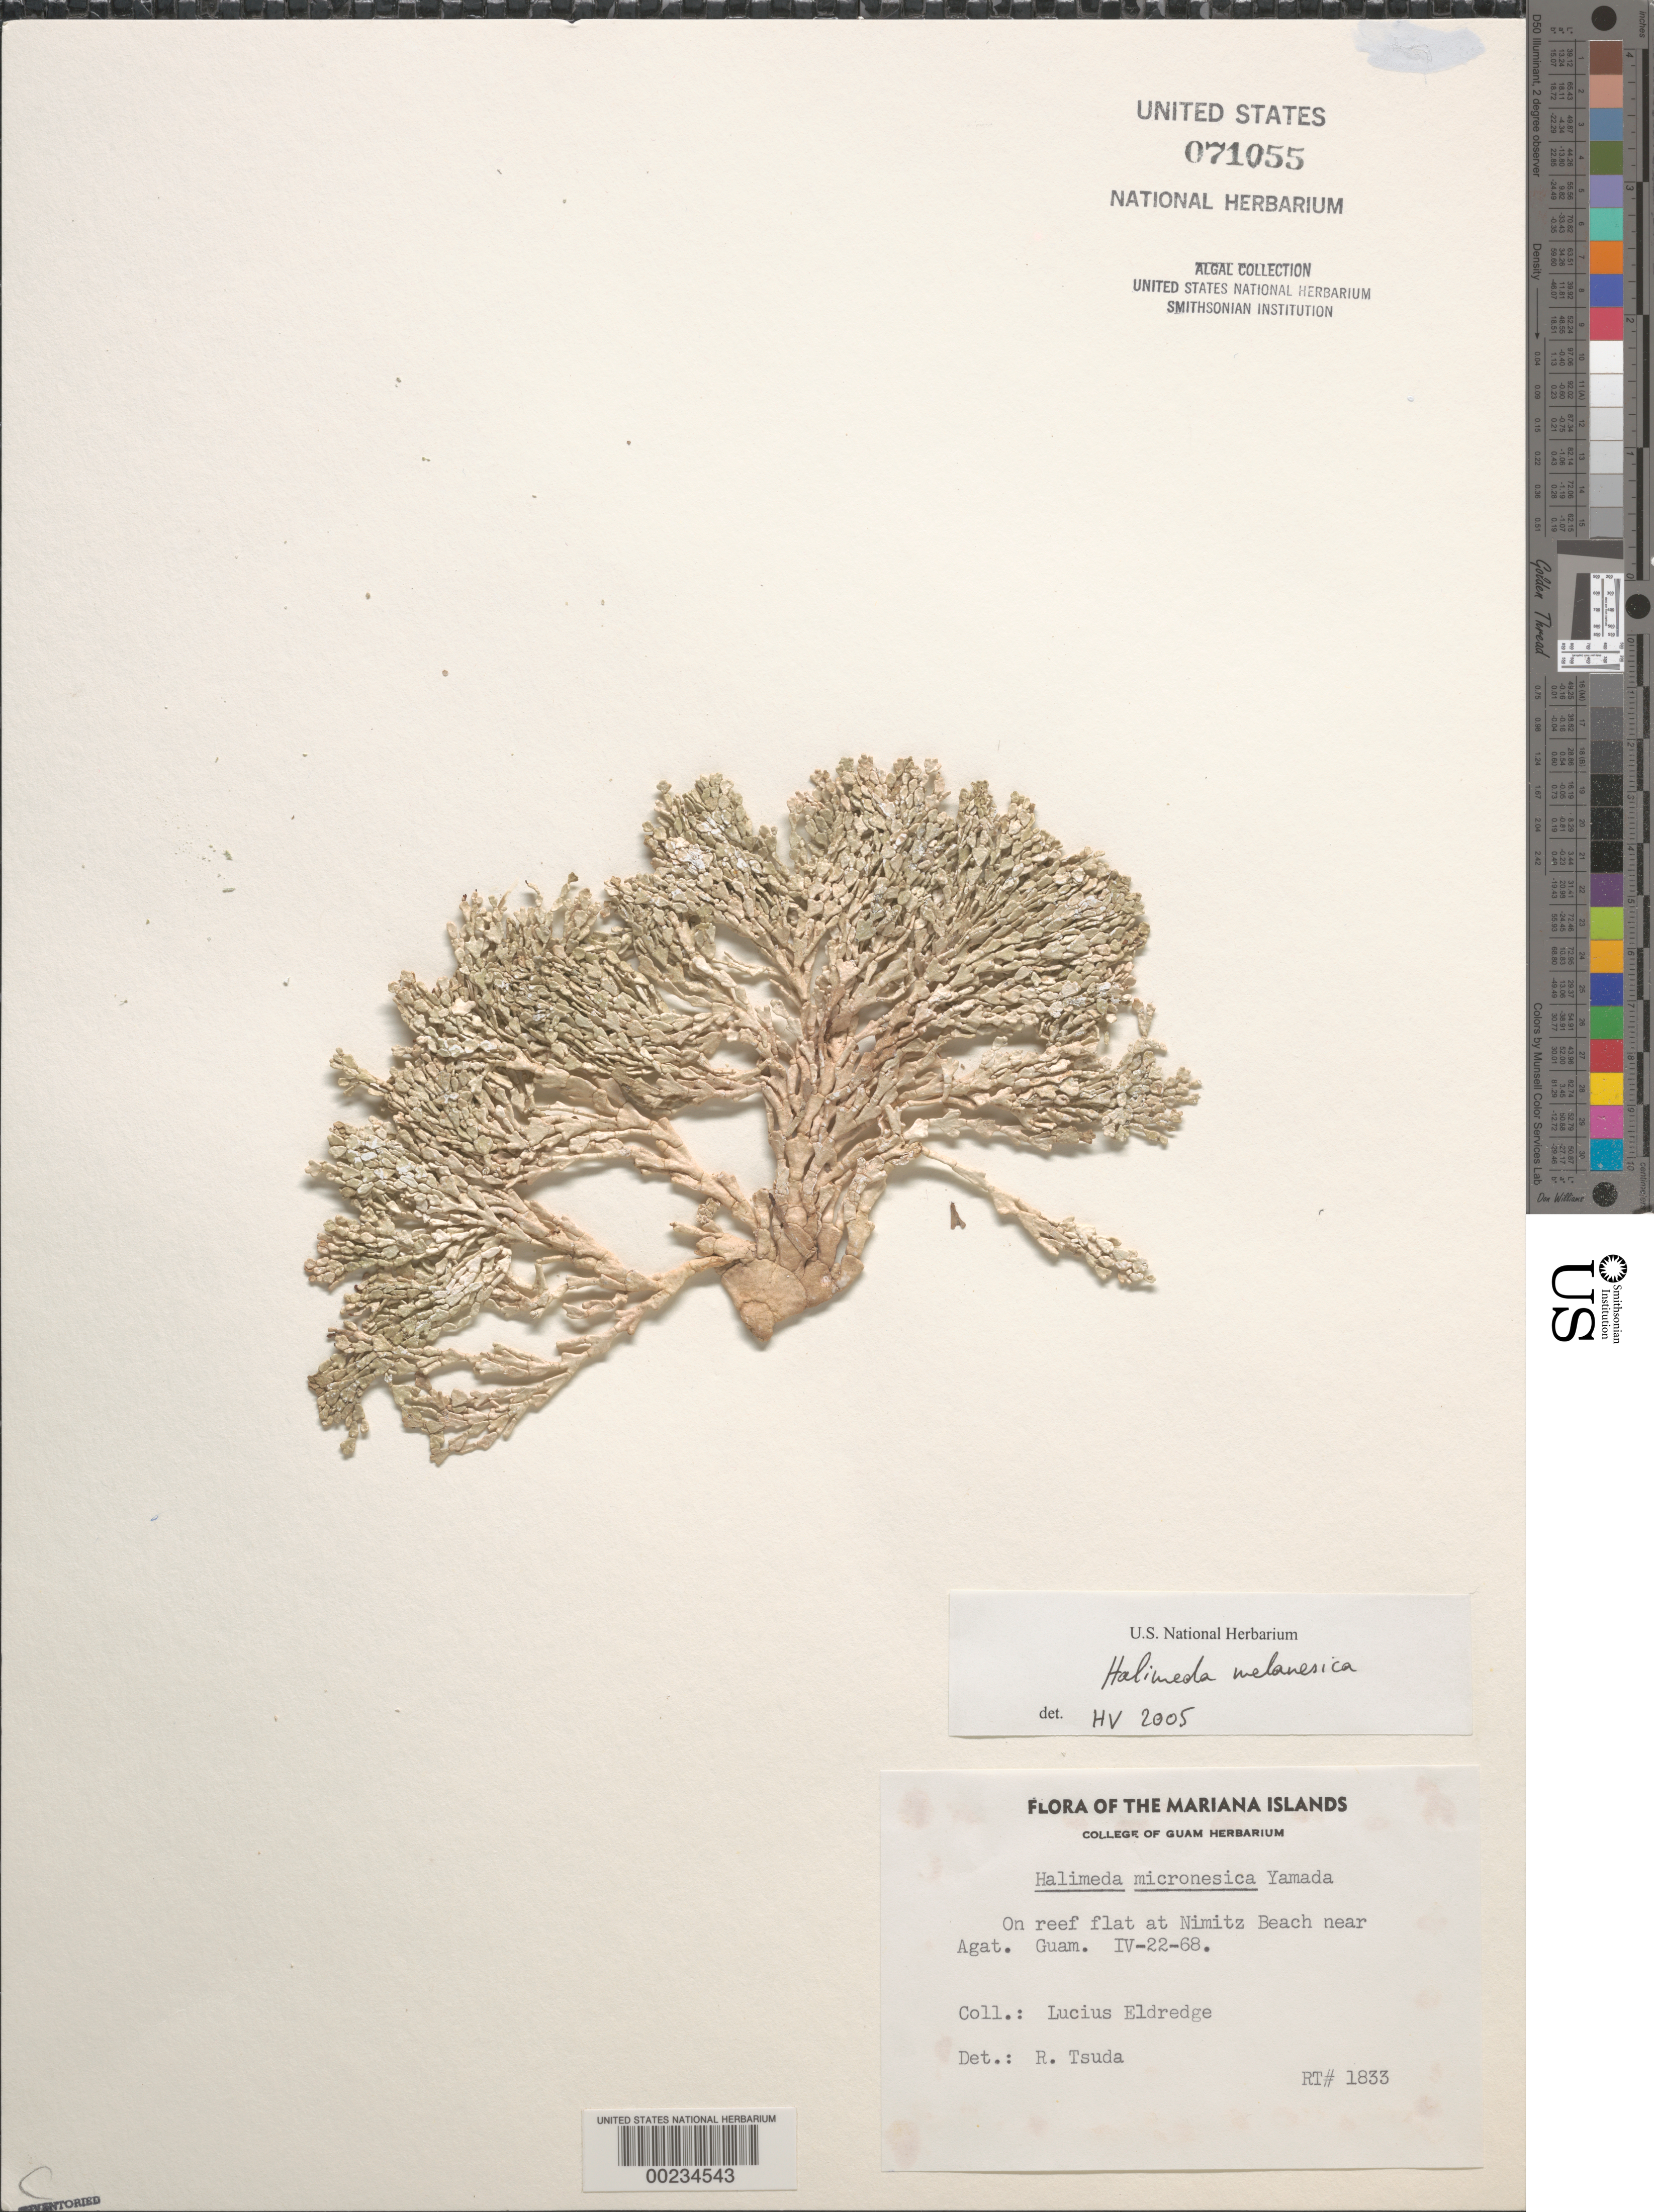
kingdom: Plantae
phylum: Chlorophyta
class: Ulvophyceae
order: Bryopsidales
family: Halimedaceae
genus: Halimeda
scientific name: Halimeda melanesica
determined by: Verbruggen, H.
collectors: L. Eldredge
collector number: RT 1833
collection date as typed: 22 Apr 1968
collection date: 1968-04-22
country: Guam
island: Guam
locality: Nimitz Beach near Agat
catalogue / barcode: US 71055